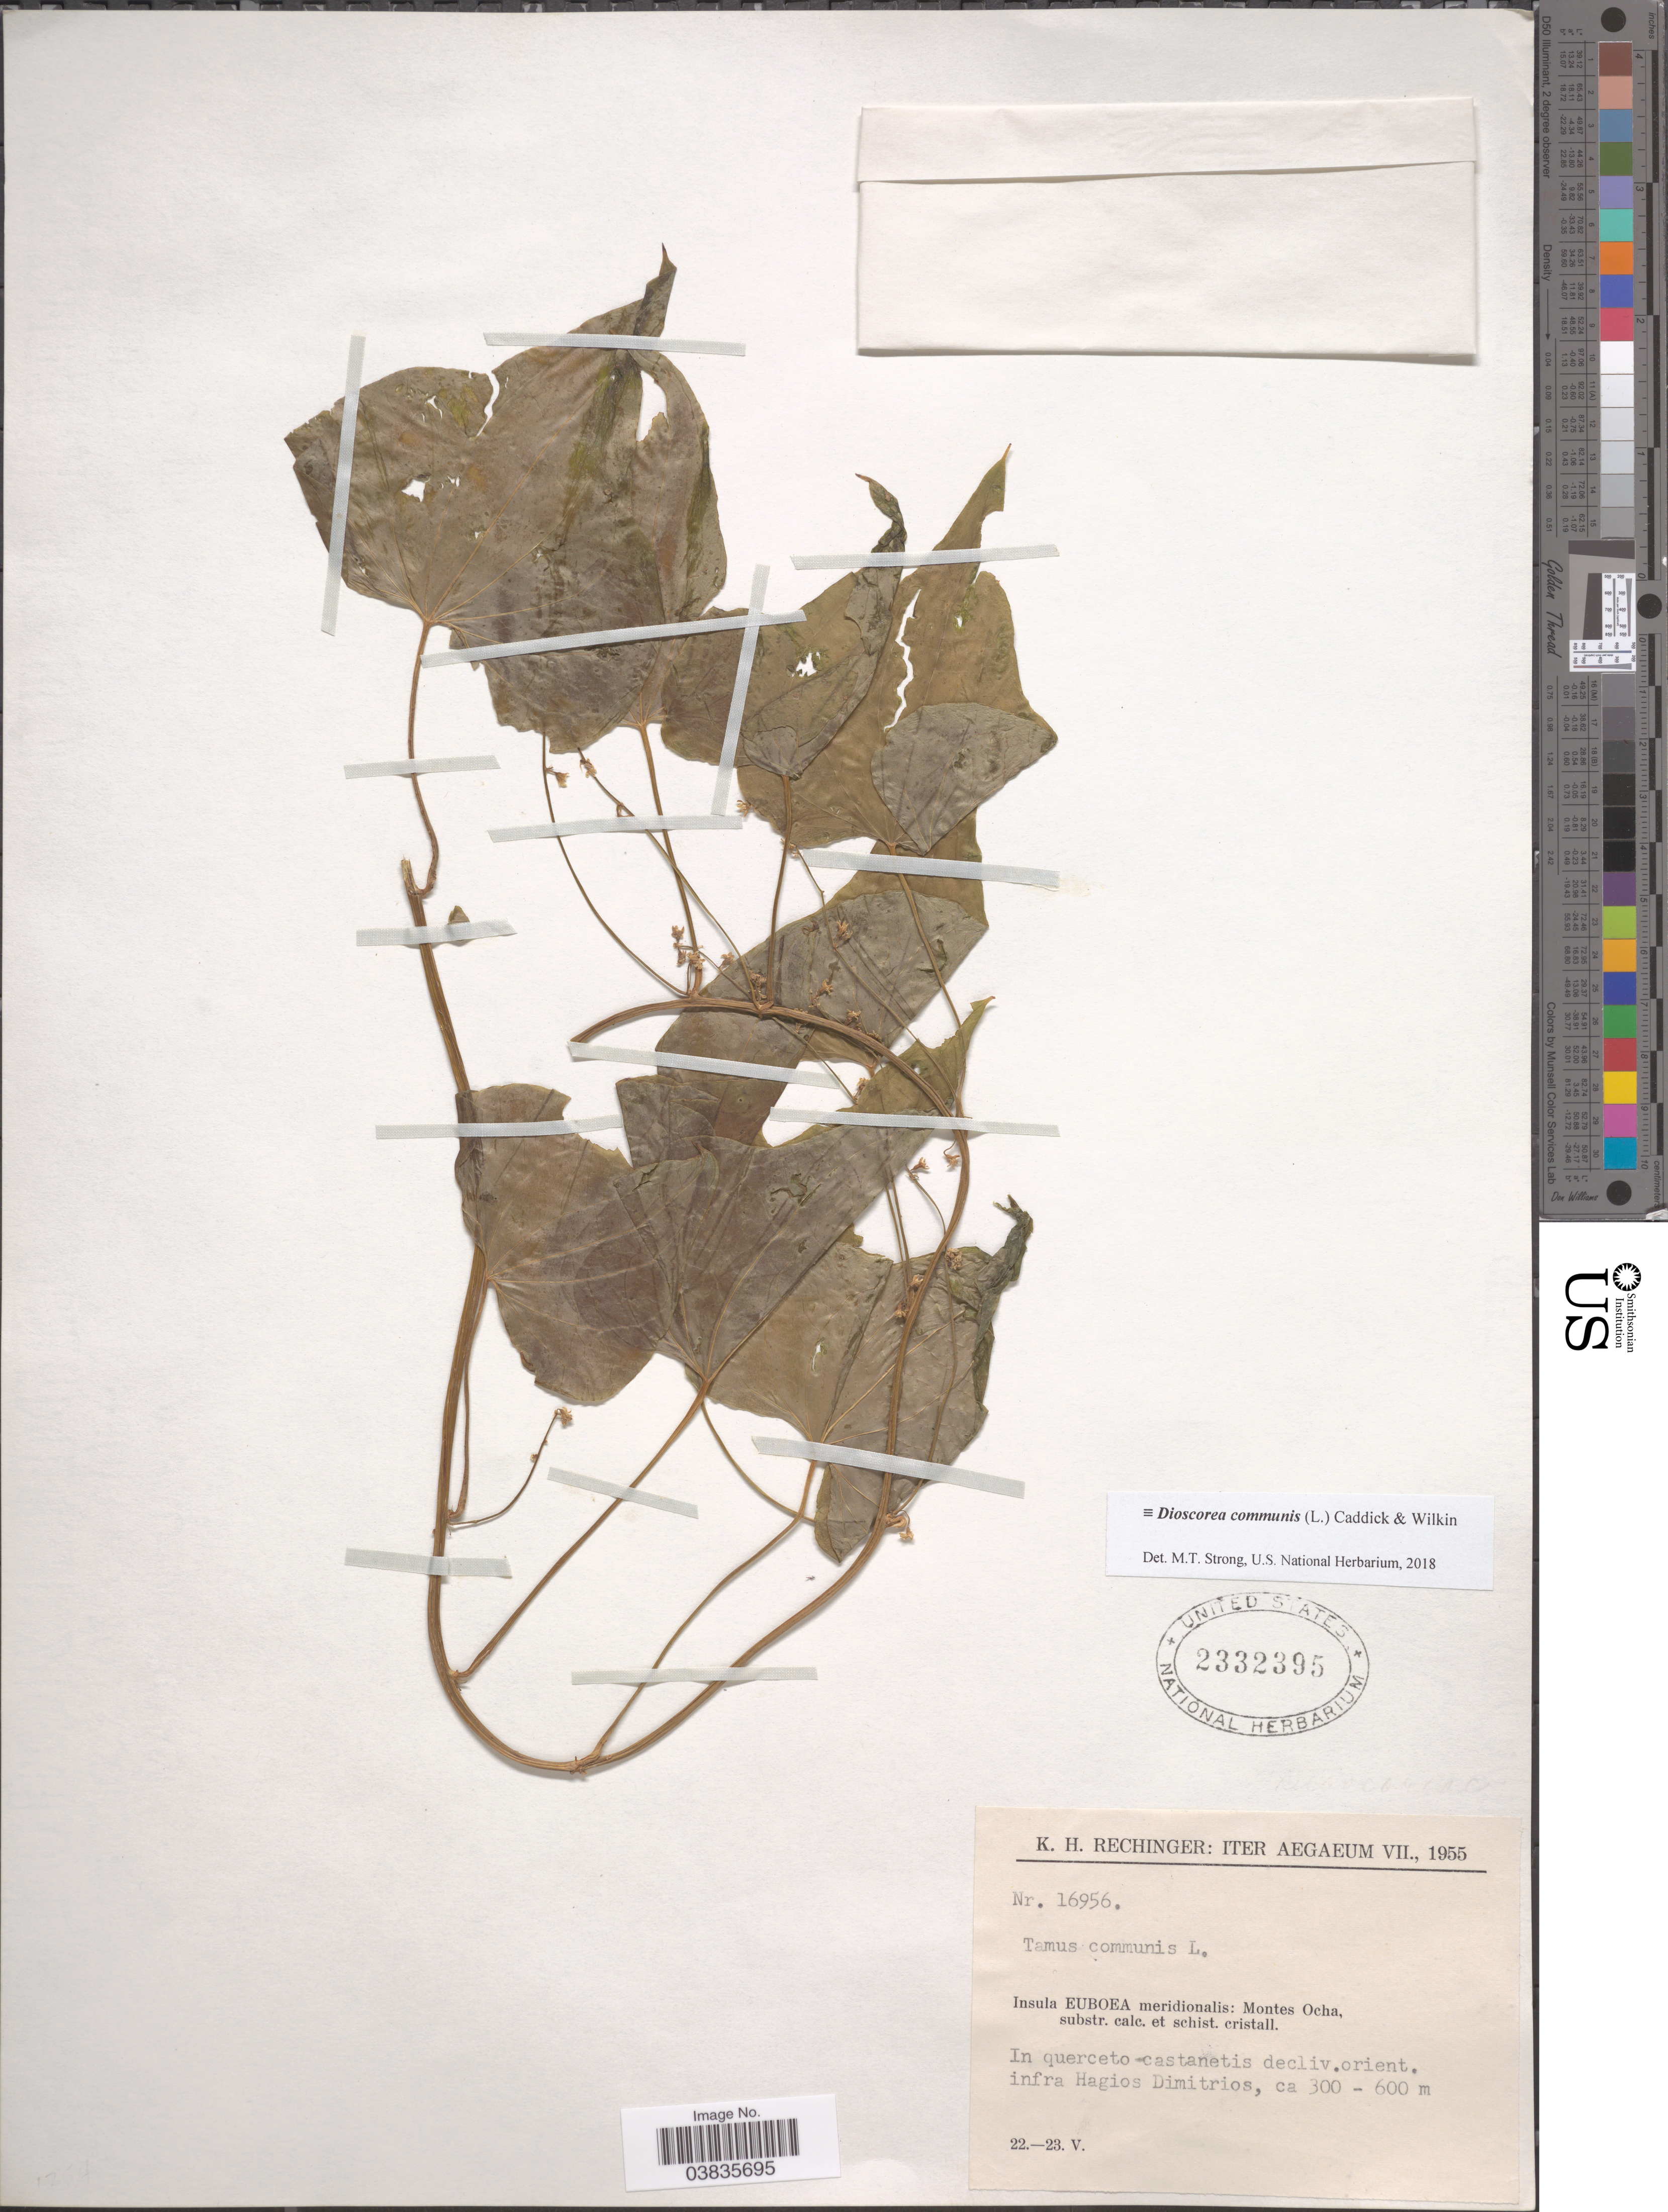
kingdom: Plantae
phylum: Tracheophyta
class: Liliopsida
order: Dioscoreales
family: Dioscoreaceae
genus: Dioscorea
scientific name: Dioscorea communis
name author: (L.) Caddick & Wilkin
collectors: K. H. Rechinger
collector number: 16956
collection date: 1955-05-22/1955-05-23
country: Greece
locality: Aegaeum. Insula Euboea meridionalis: Montes Ocha, substr. calc. et. schist. cristall. In querceto castanetis decliv. orient. infra Hagios Dimitrios.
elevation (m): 300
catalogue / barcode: US 2332395